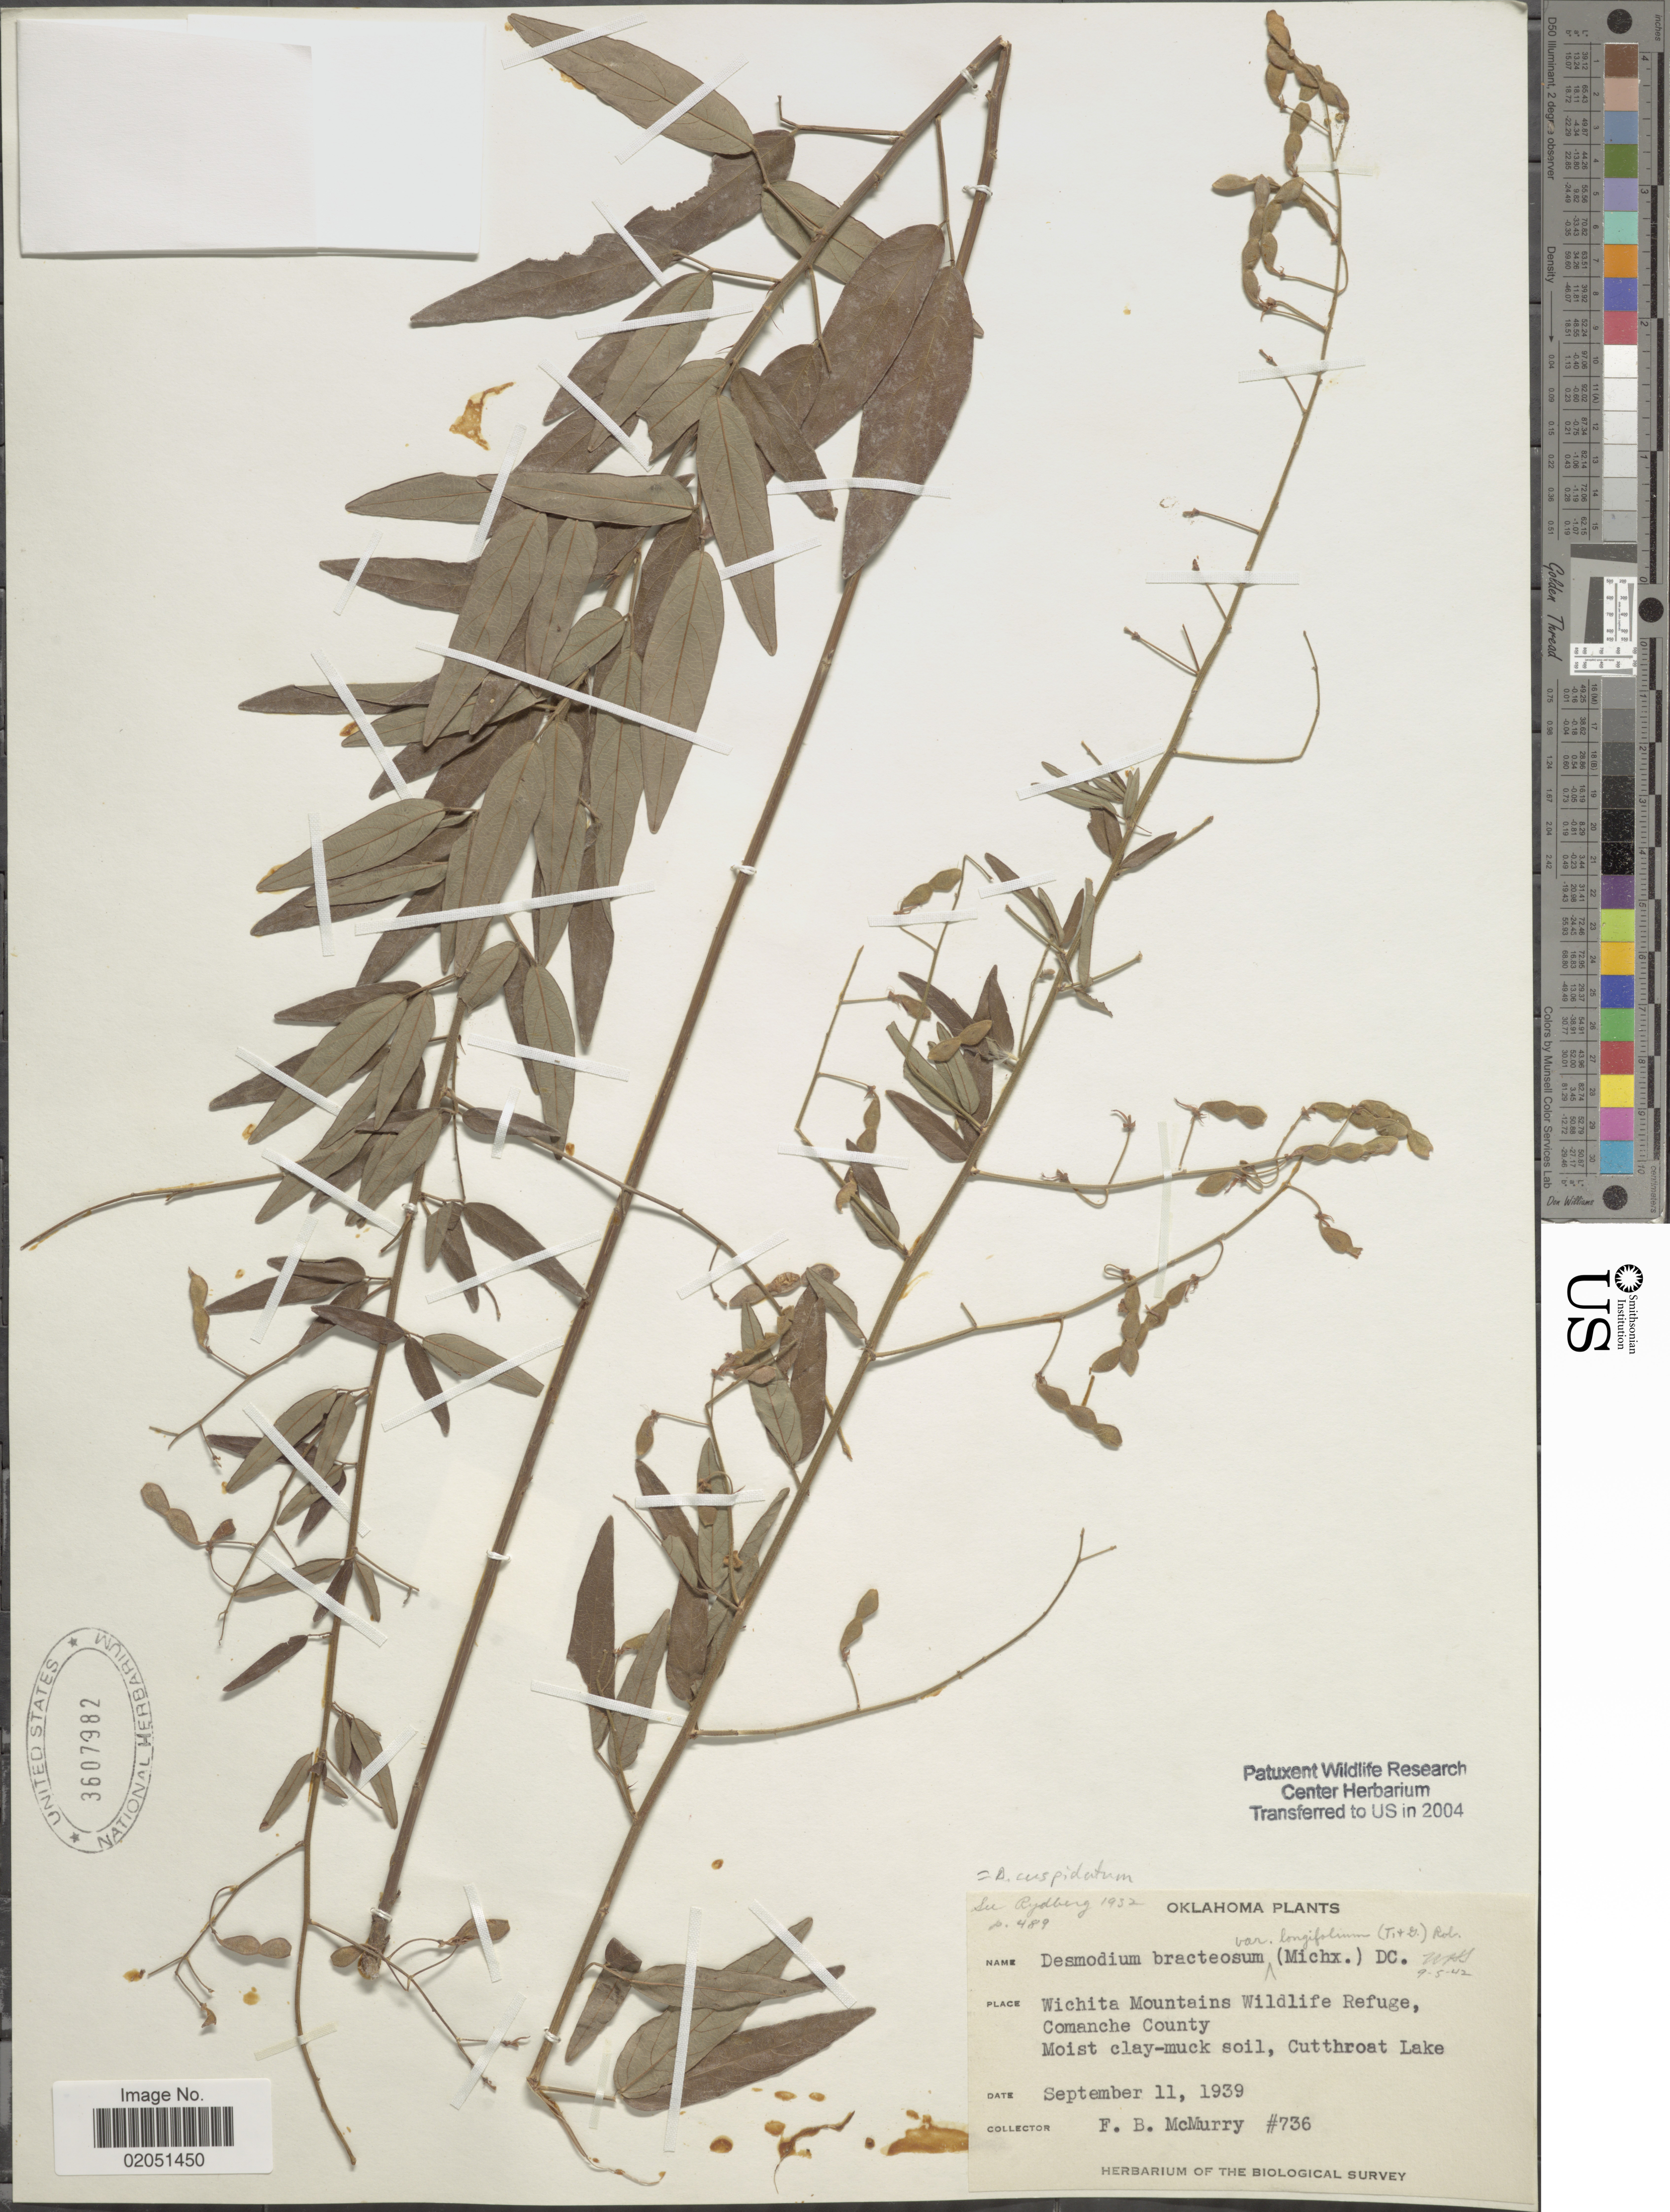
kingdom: Plantae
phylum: Tracheophyta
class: Magnoliopsida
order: Fabales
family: Fabaceae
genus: Desmodium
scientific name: Desmodium sp.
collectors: F. B. McMurry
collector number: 736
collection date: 1939-09-11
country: United States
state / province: Oklahoma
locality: Wichita Mountains Wildlife Refuge, Comache County, Cutthroat Lake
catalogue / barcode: US 3607982